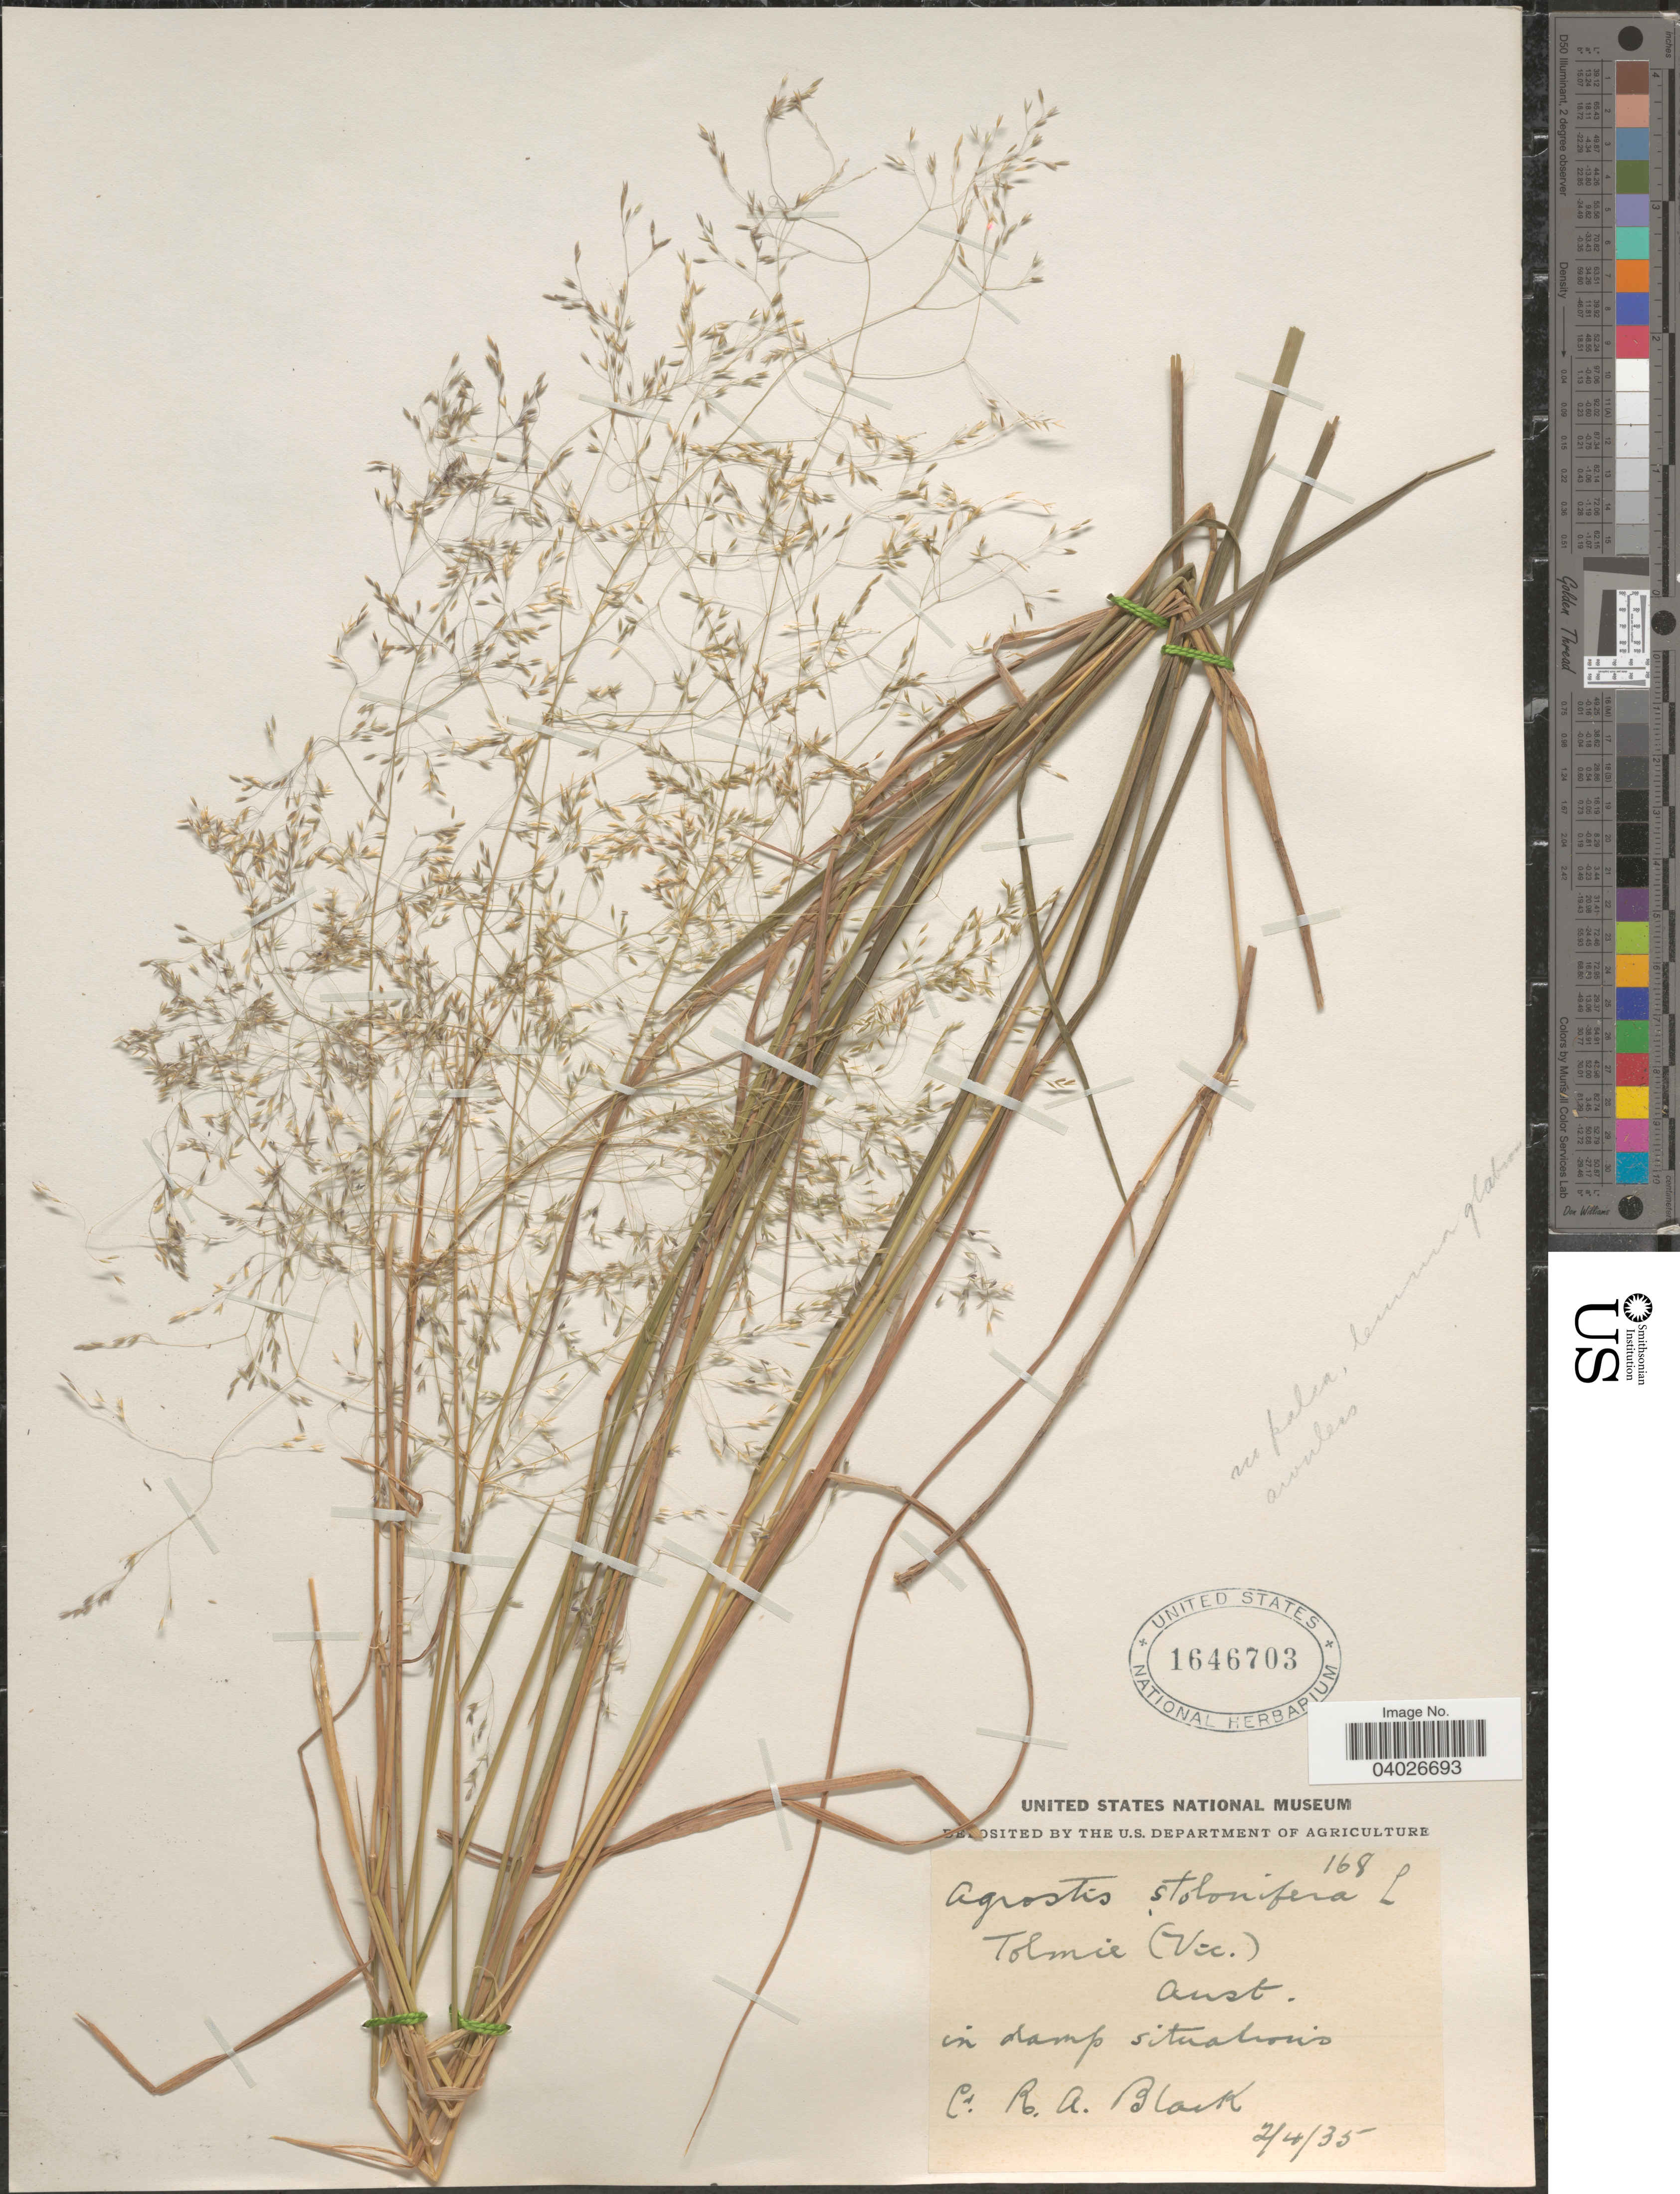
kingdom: Plantae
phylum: Tracheophyta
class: Liliopsida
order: Poales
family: Poaceae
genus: Agrostis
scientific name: Agrostis hyemalis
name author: (Walter) Britton et al.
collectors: R. A. Black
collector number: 168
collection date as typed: Transcribed d/m/y: 2/4/35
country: Australia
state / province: Victoria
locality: Tolmie (Vic.).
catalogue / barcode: US 1646703